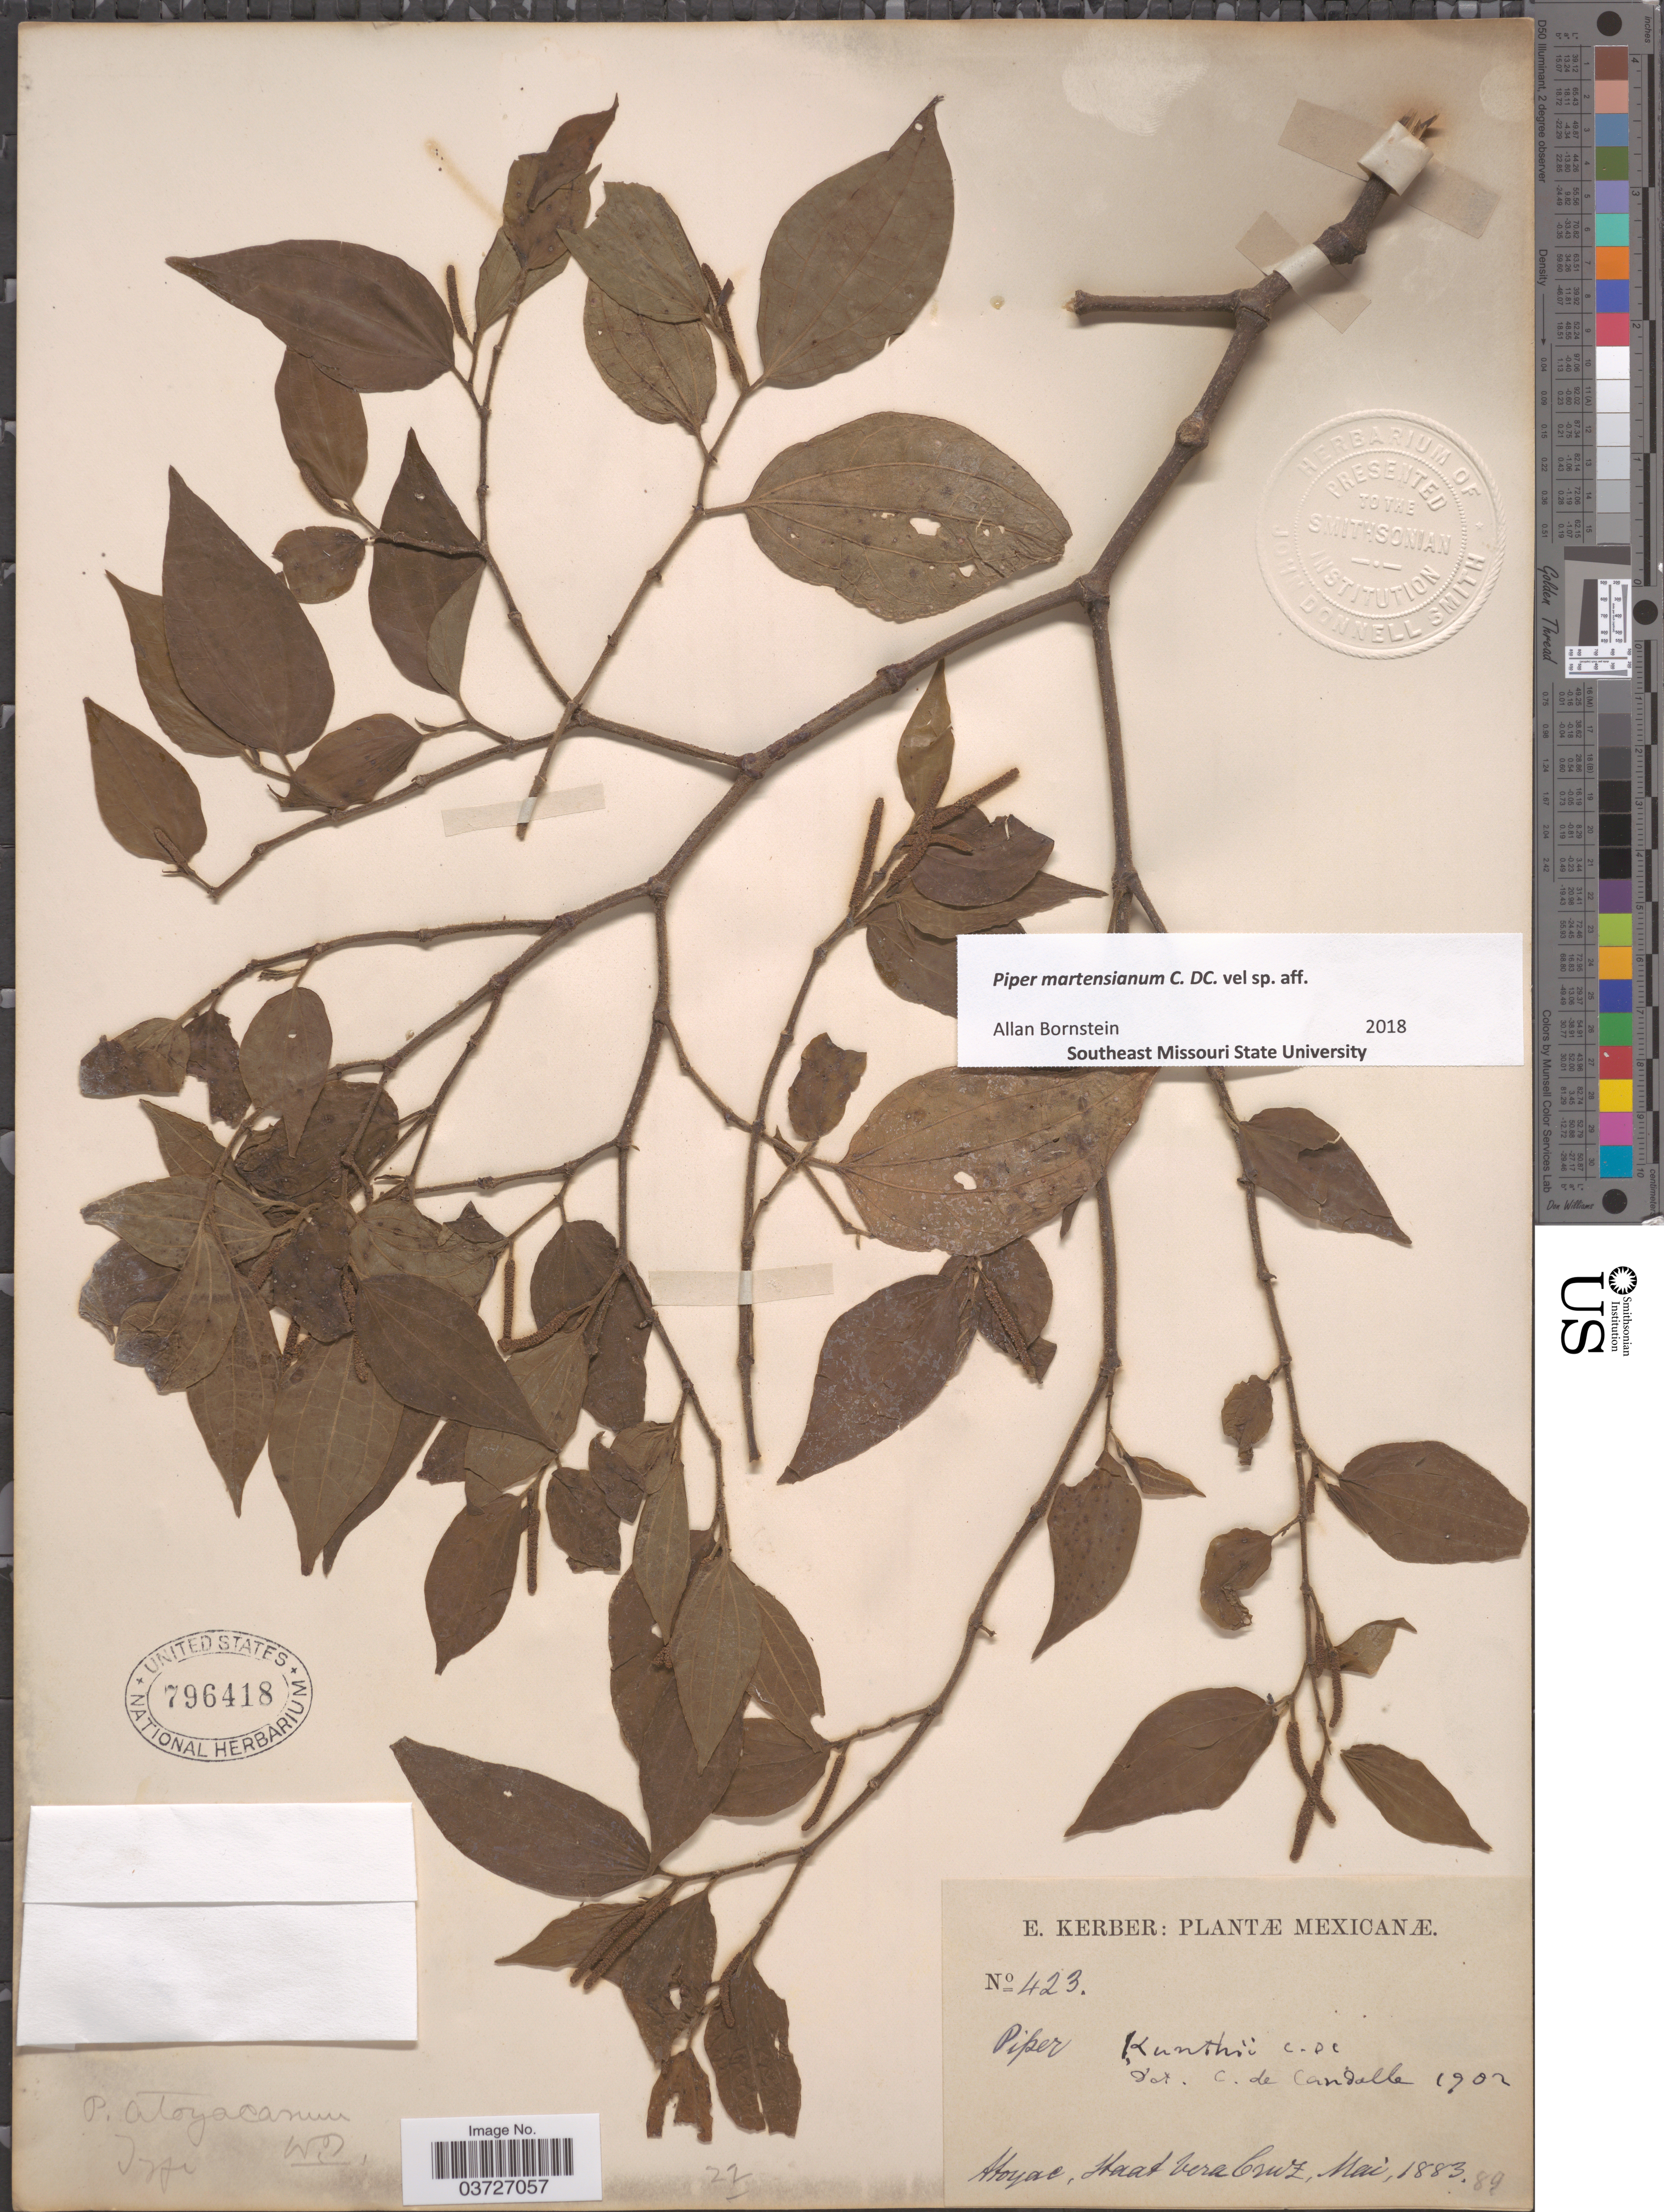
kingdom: Plantae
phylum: Tracheophyta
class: Magnoliopsida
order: Piperales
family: Piperaceae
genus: Piper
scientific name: Piper schlechtendahlianum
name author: (Miq.) C. DC.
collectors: E. Kerber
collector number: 423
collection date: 1883-05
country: Mexico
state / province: Veracruz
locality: Atoyac, Staat Veracruz.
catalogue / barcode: US 796418